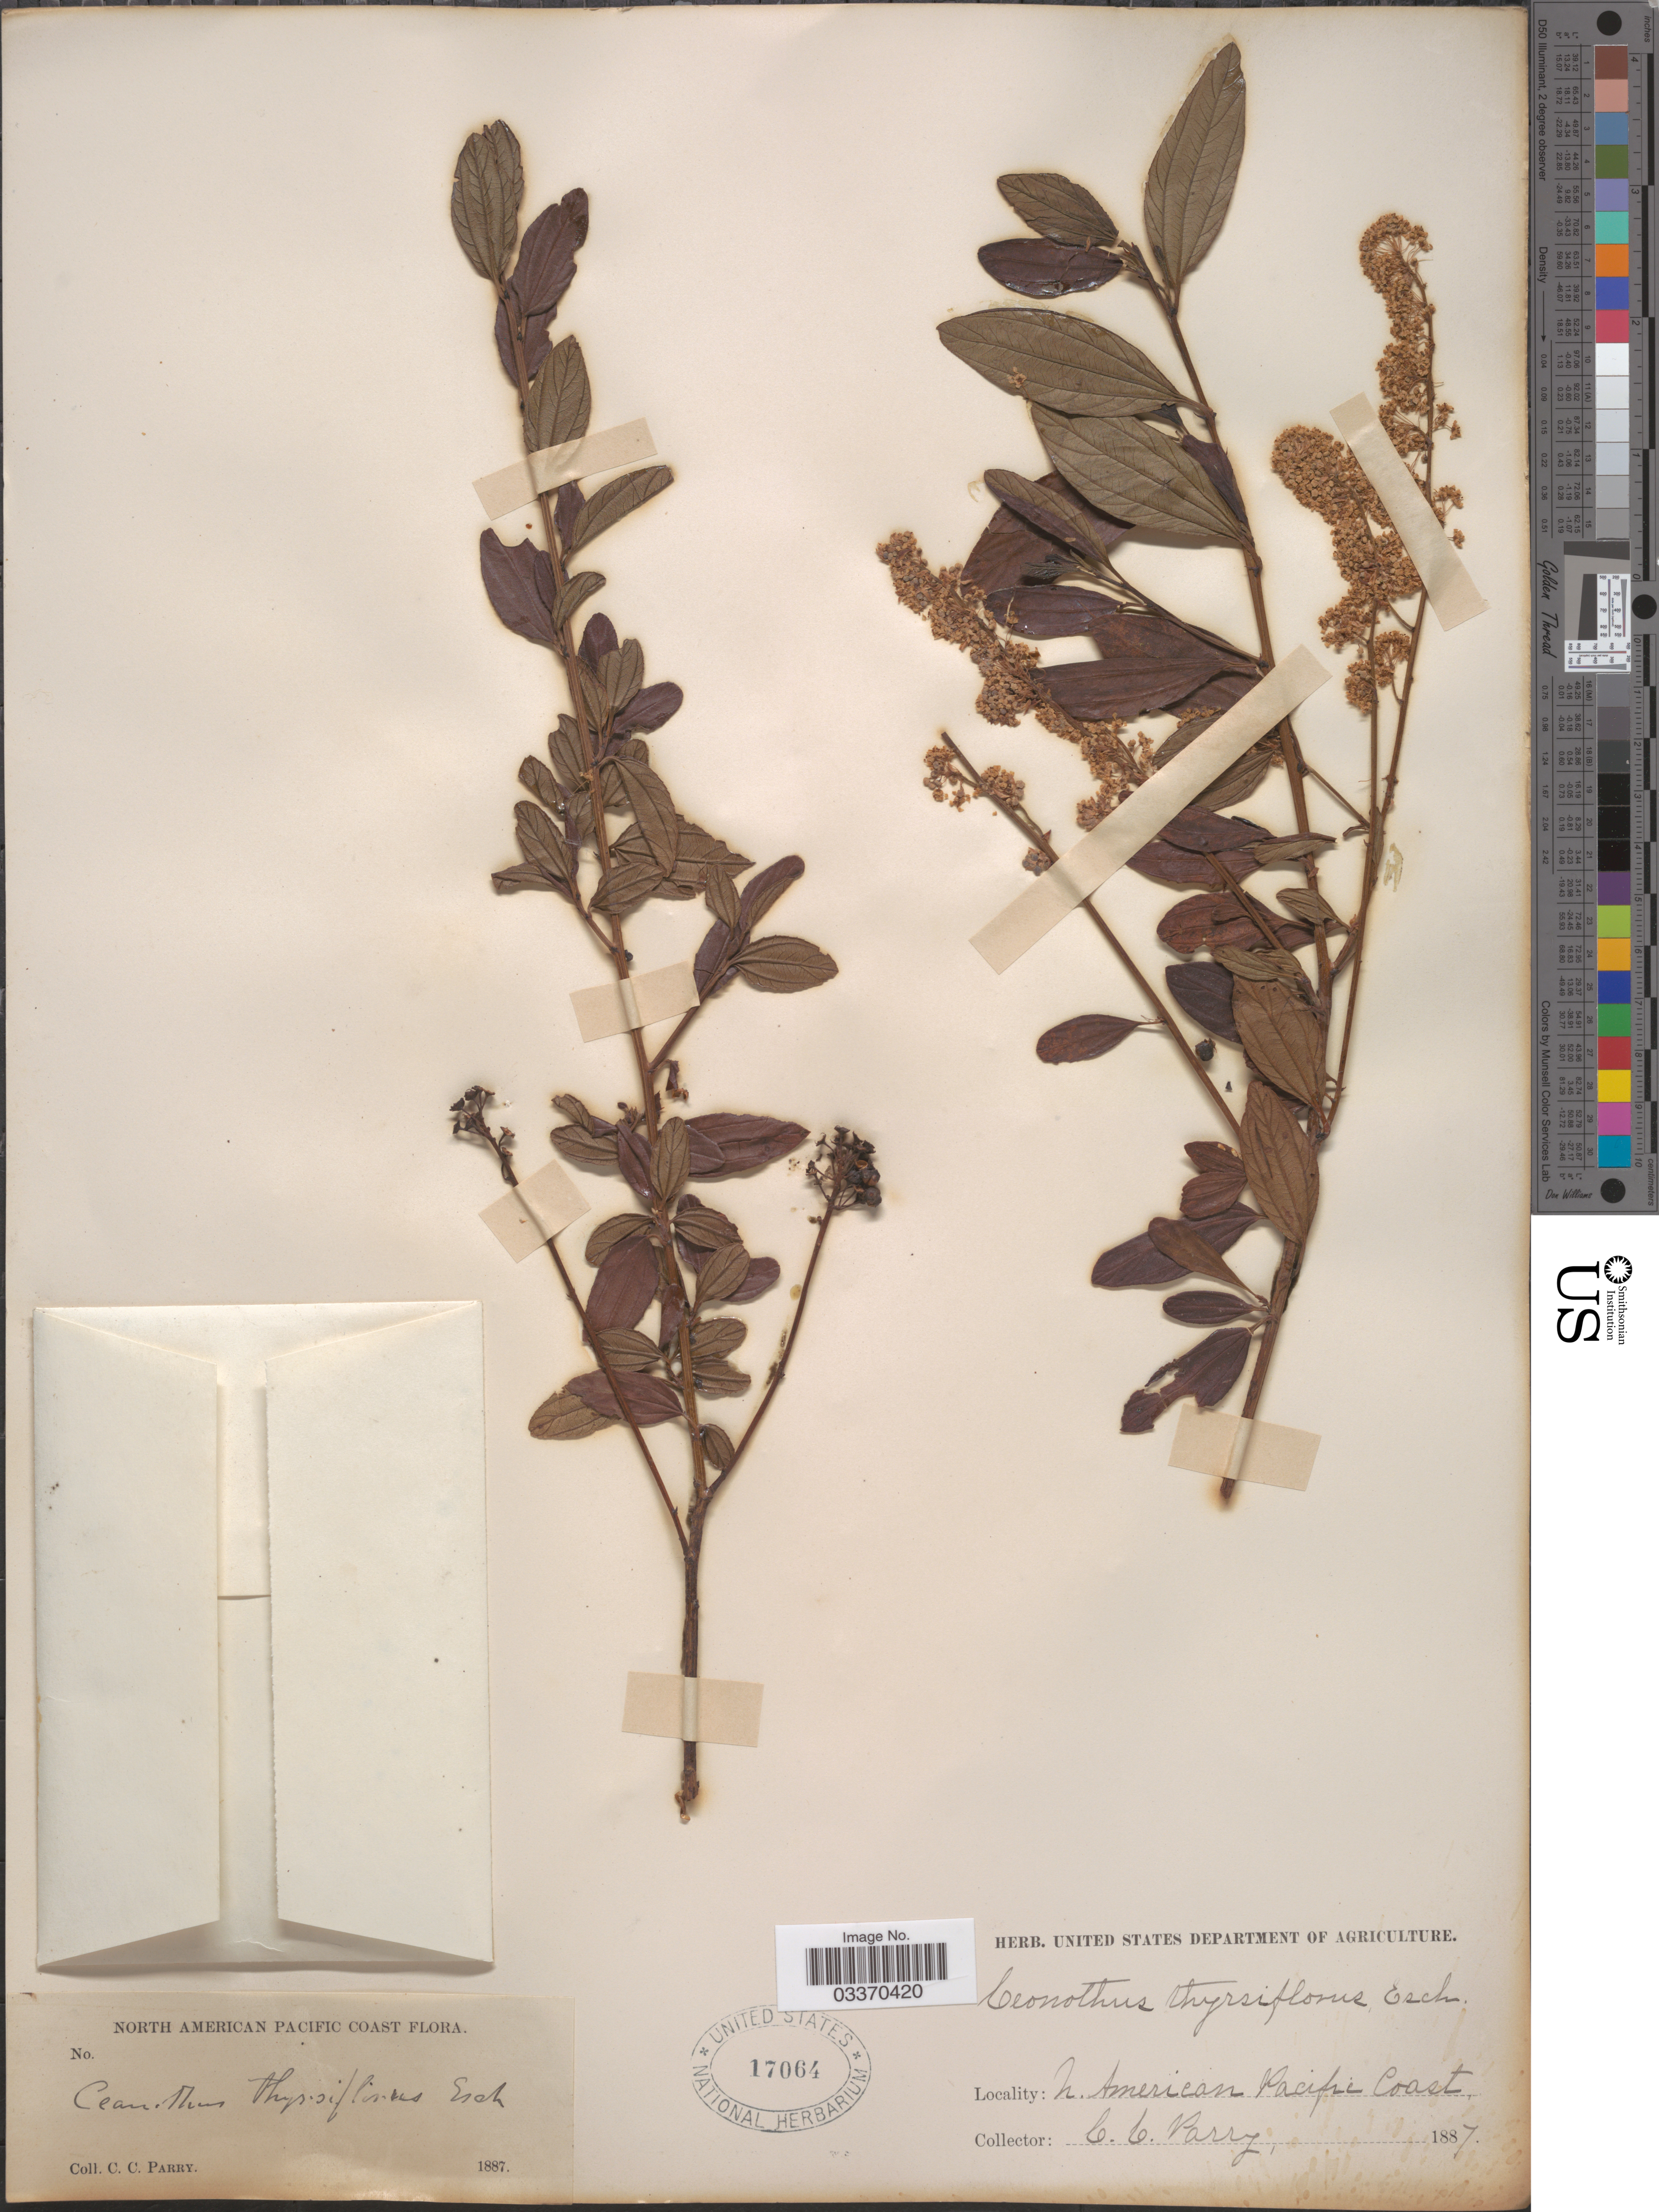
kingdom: Plantae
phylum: Tracheophyta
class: Magnoliopsida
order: Rosales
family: Rhamnaceae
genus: Ceanothus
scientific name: Ceanothus thyrsiflorus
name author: Eschsch.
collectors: C. C. Parry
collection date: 1887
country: United States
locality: North American Pacific Coast.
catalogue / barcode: US 17064